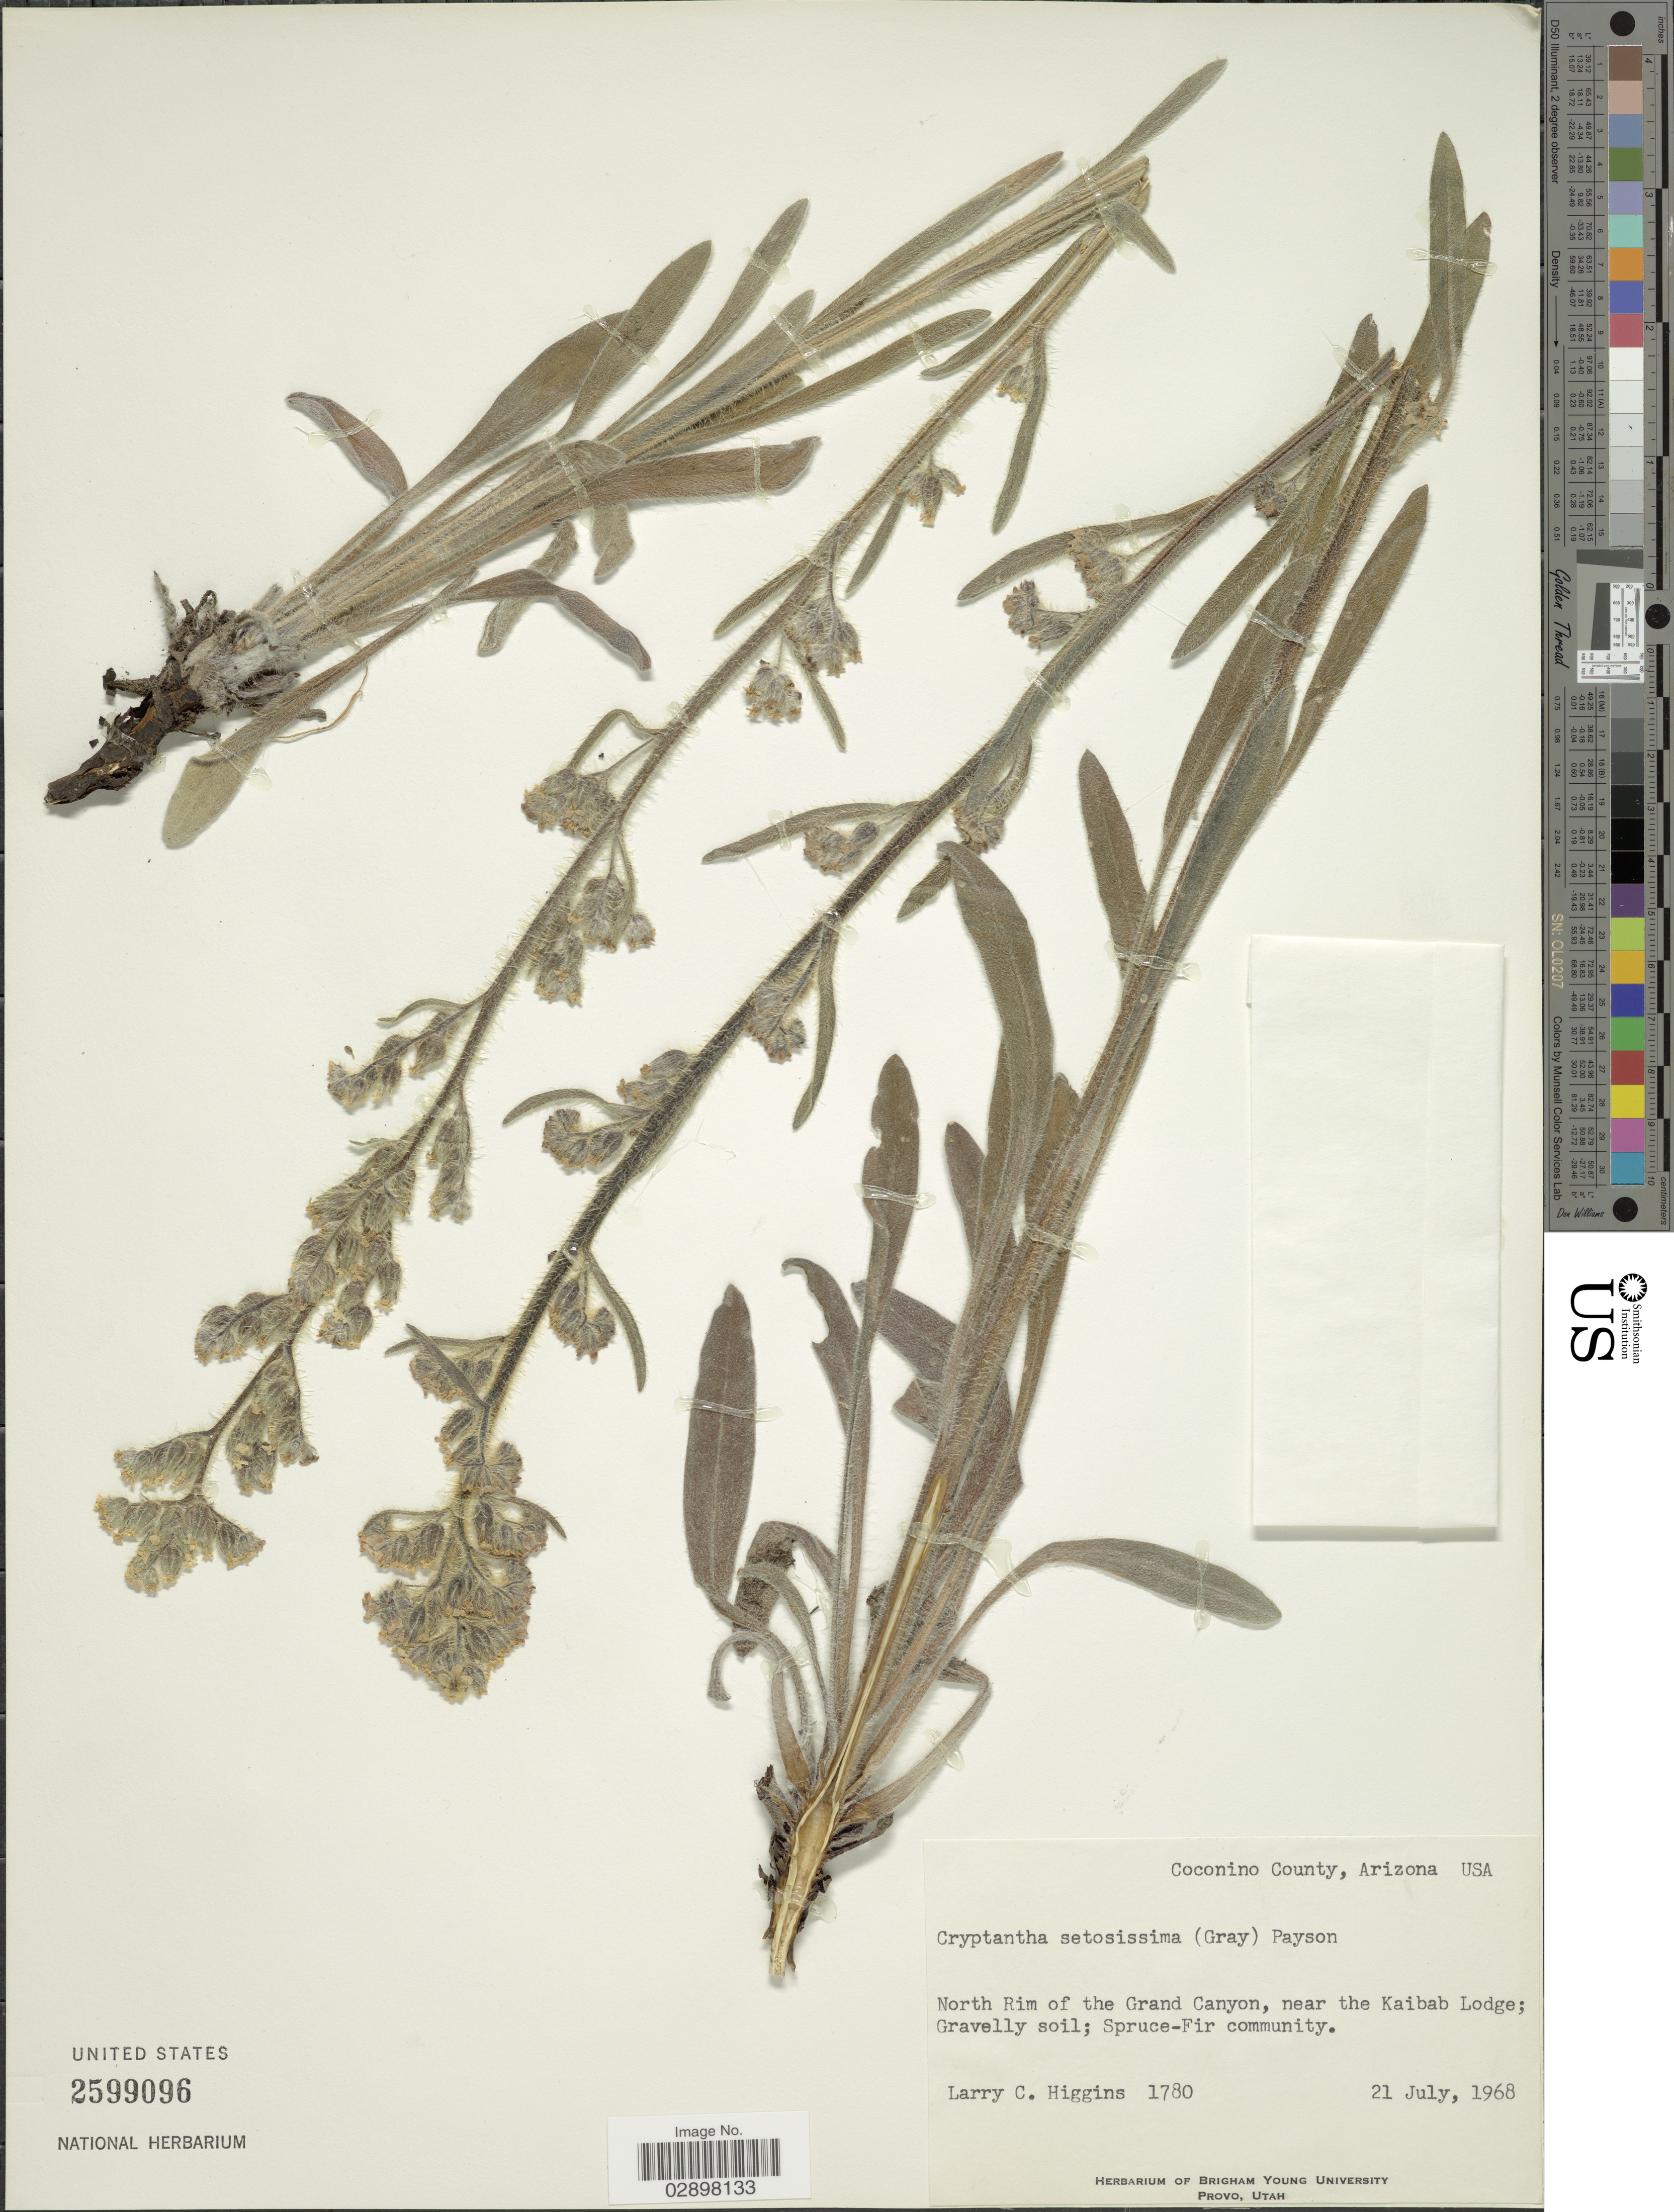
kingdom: Plantae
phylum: Tracheophyta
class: Magnoliopsida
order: Boraginales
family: Boraginaceae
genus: Cryptantha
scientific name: Cryptantha setosissima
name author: (A. Gray) Payson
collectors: L. Higgins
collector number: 1780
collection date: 1968-07-21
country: United States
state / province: Arizona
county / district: Coconino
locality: North Rim of the Grand Canyon, near the Kabib Lodge.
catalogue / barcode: US 2599096